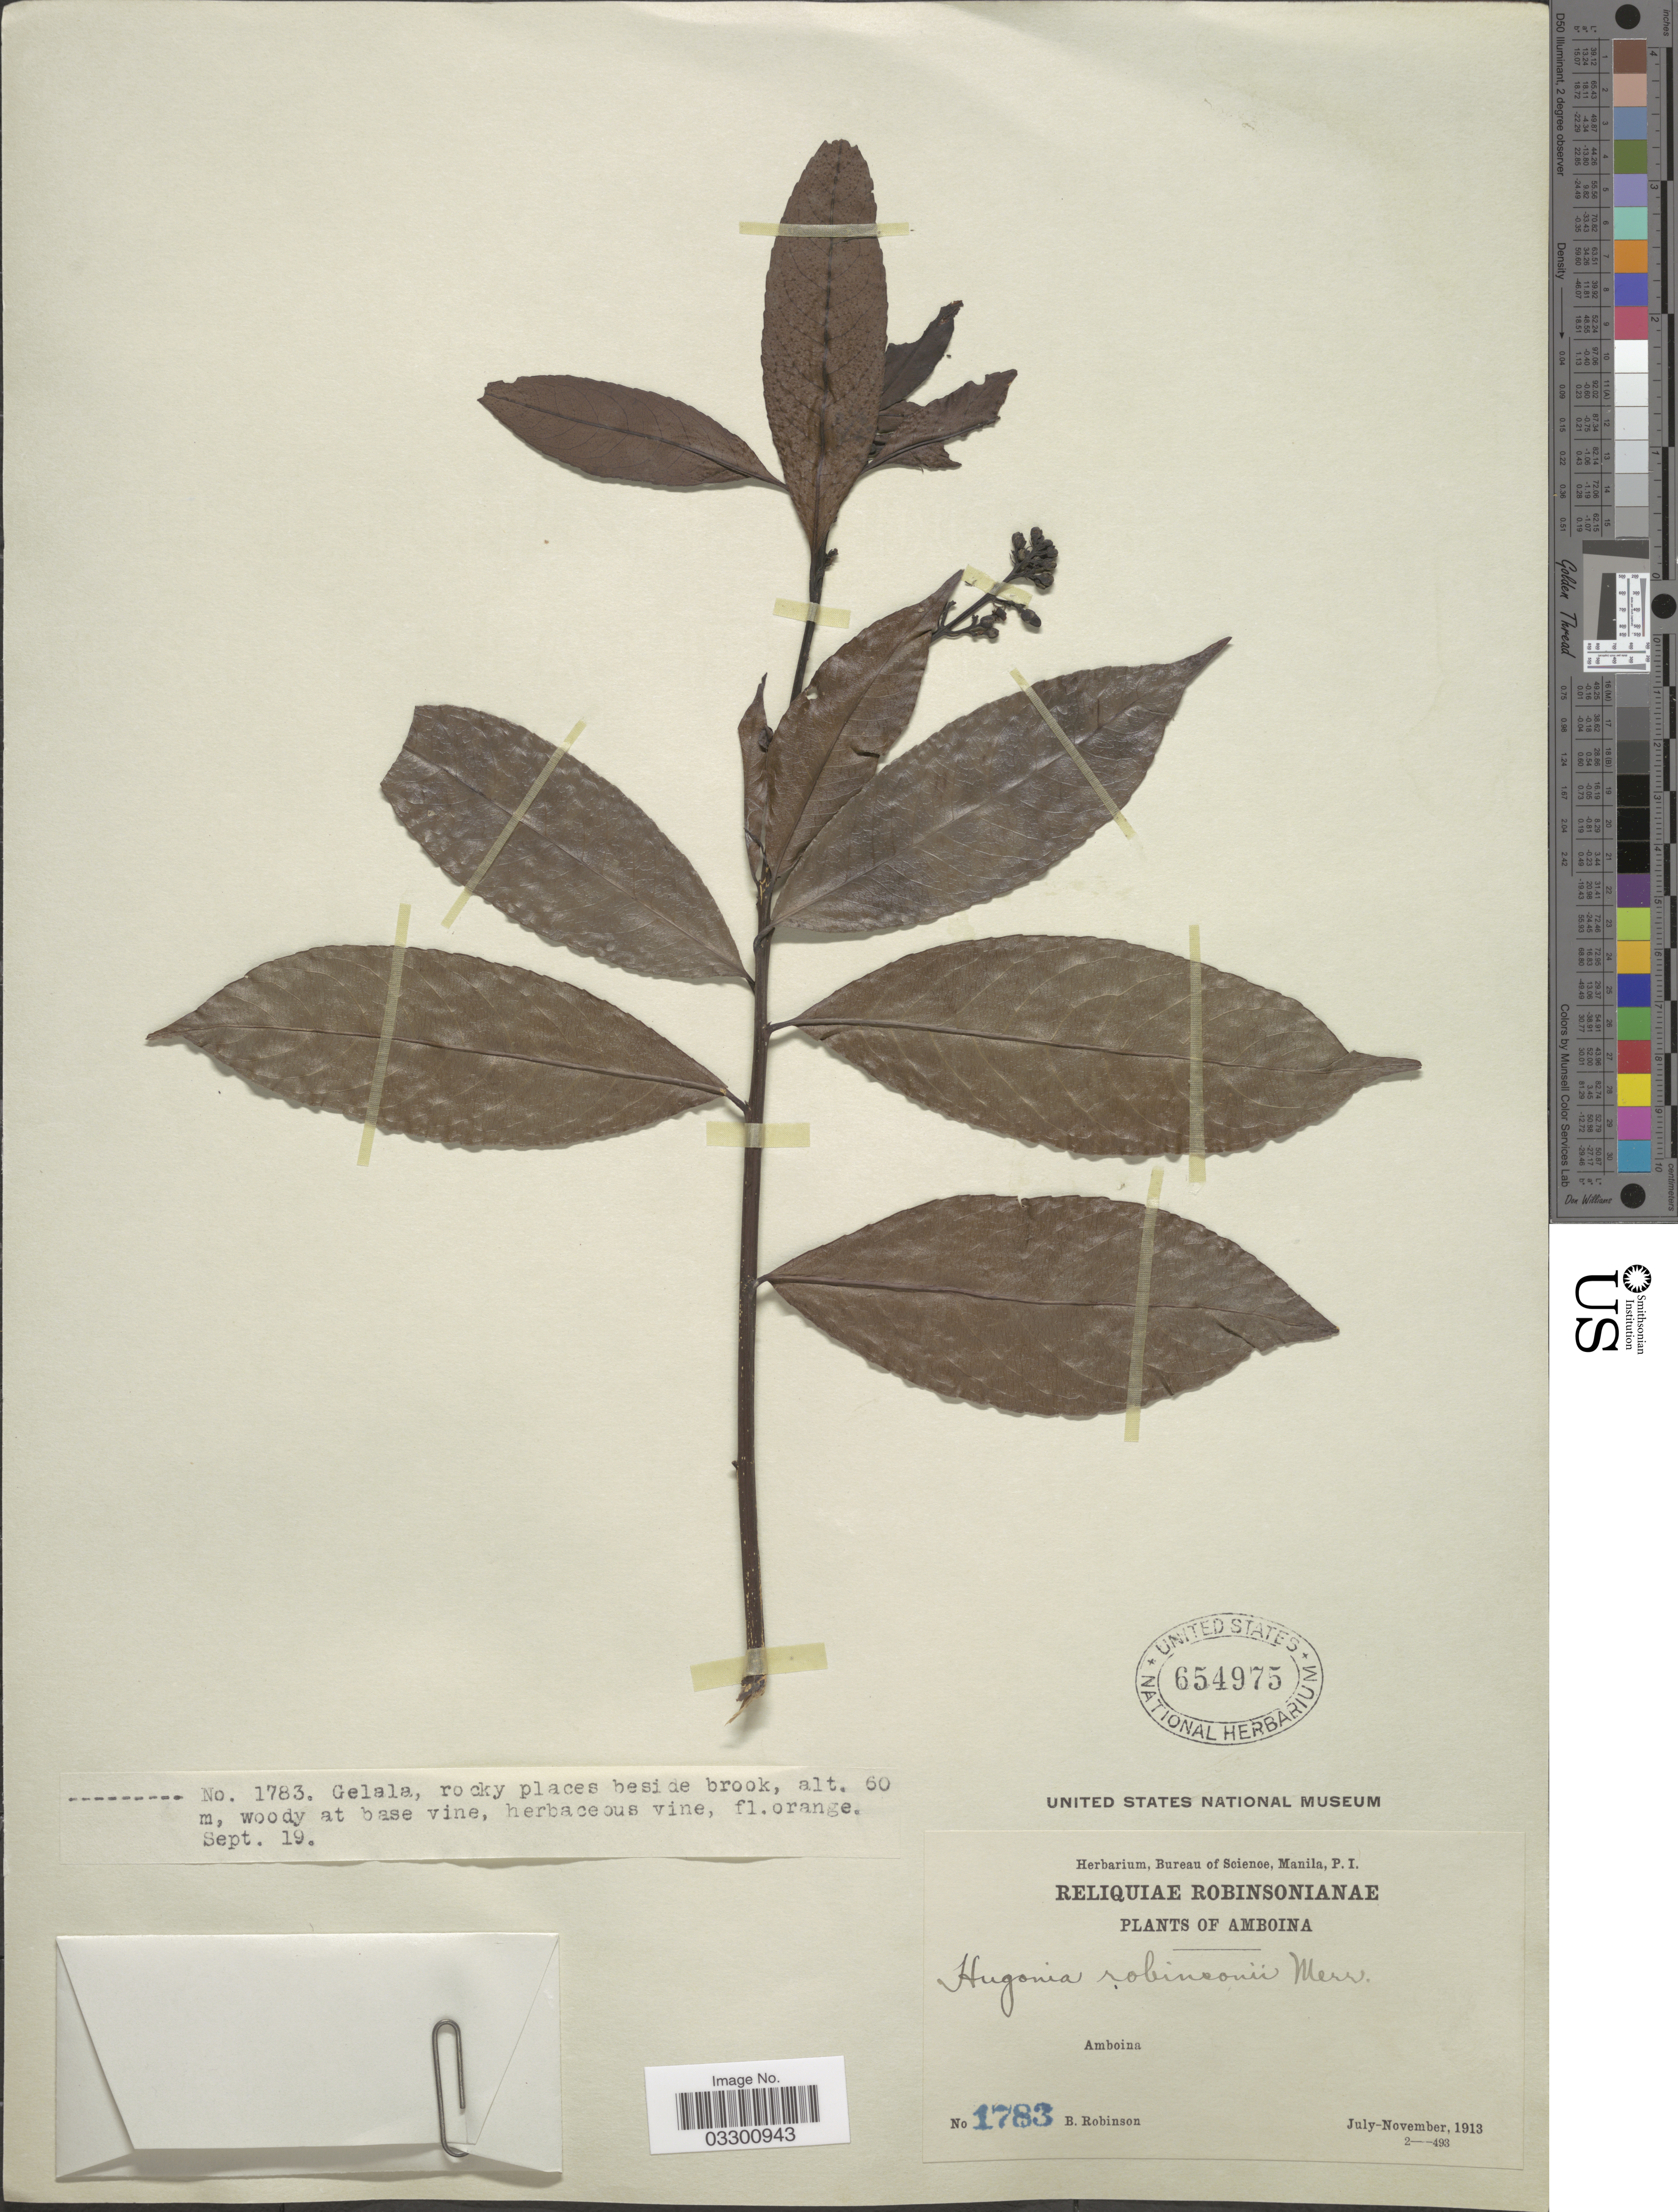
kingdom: Plantae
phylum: Tracheophyta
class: Magnoliopsida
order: Malpighiales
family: Linaceae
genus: Durandea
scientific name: Durandea robinsonii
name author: Hallier f.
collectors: B. Robinson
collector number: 1783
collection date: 1913-09-19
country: Indonesia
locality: Amboina.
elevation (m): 60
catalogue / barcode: US 654975